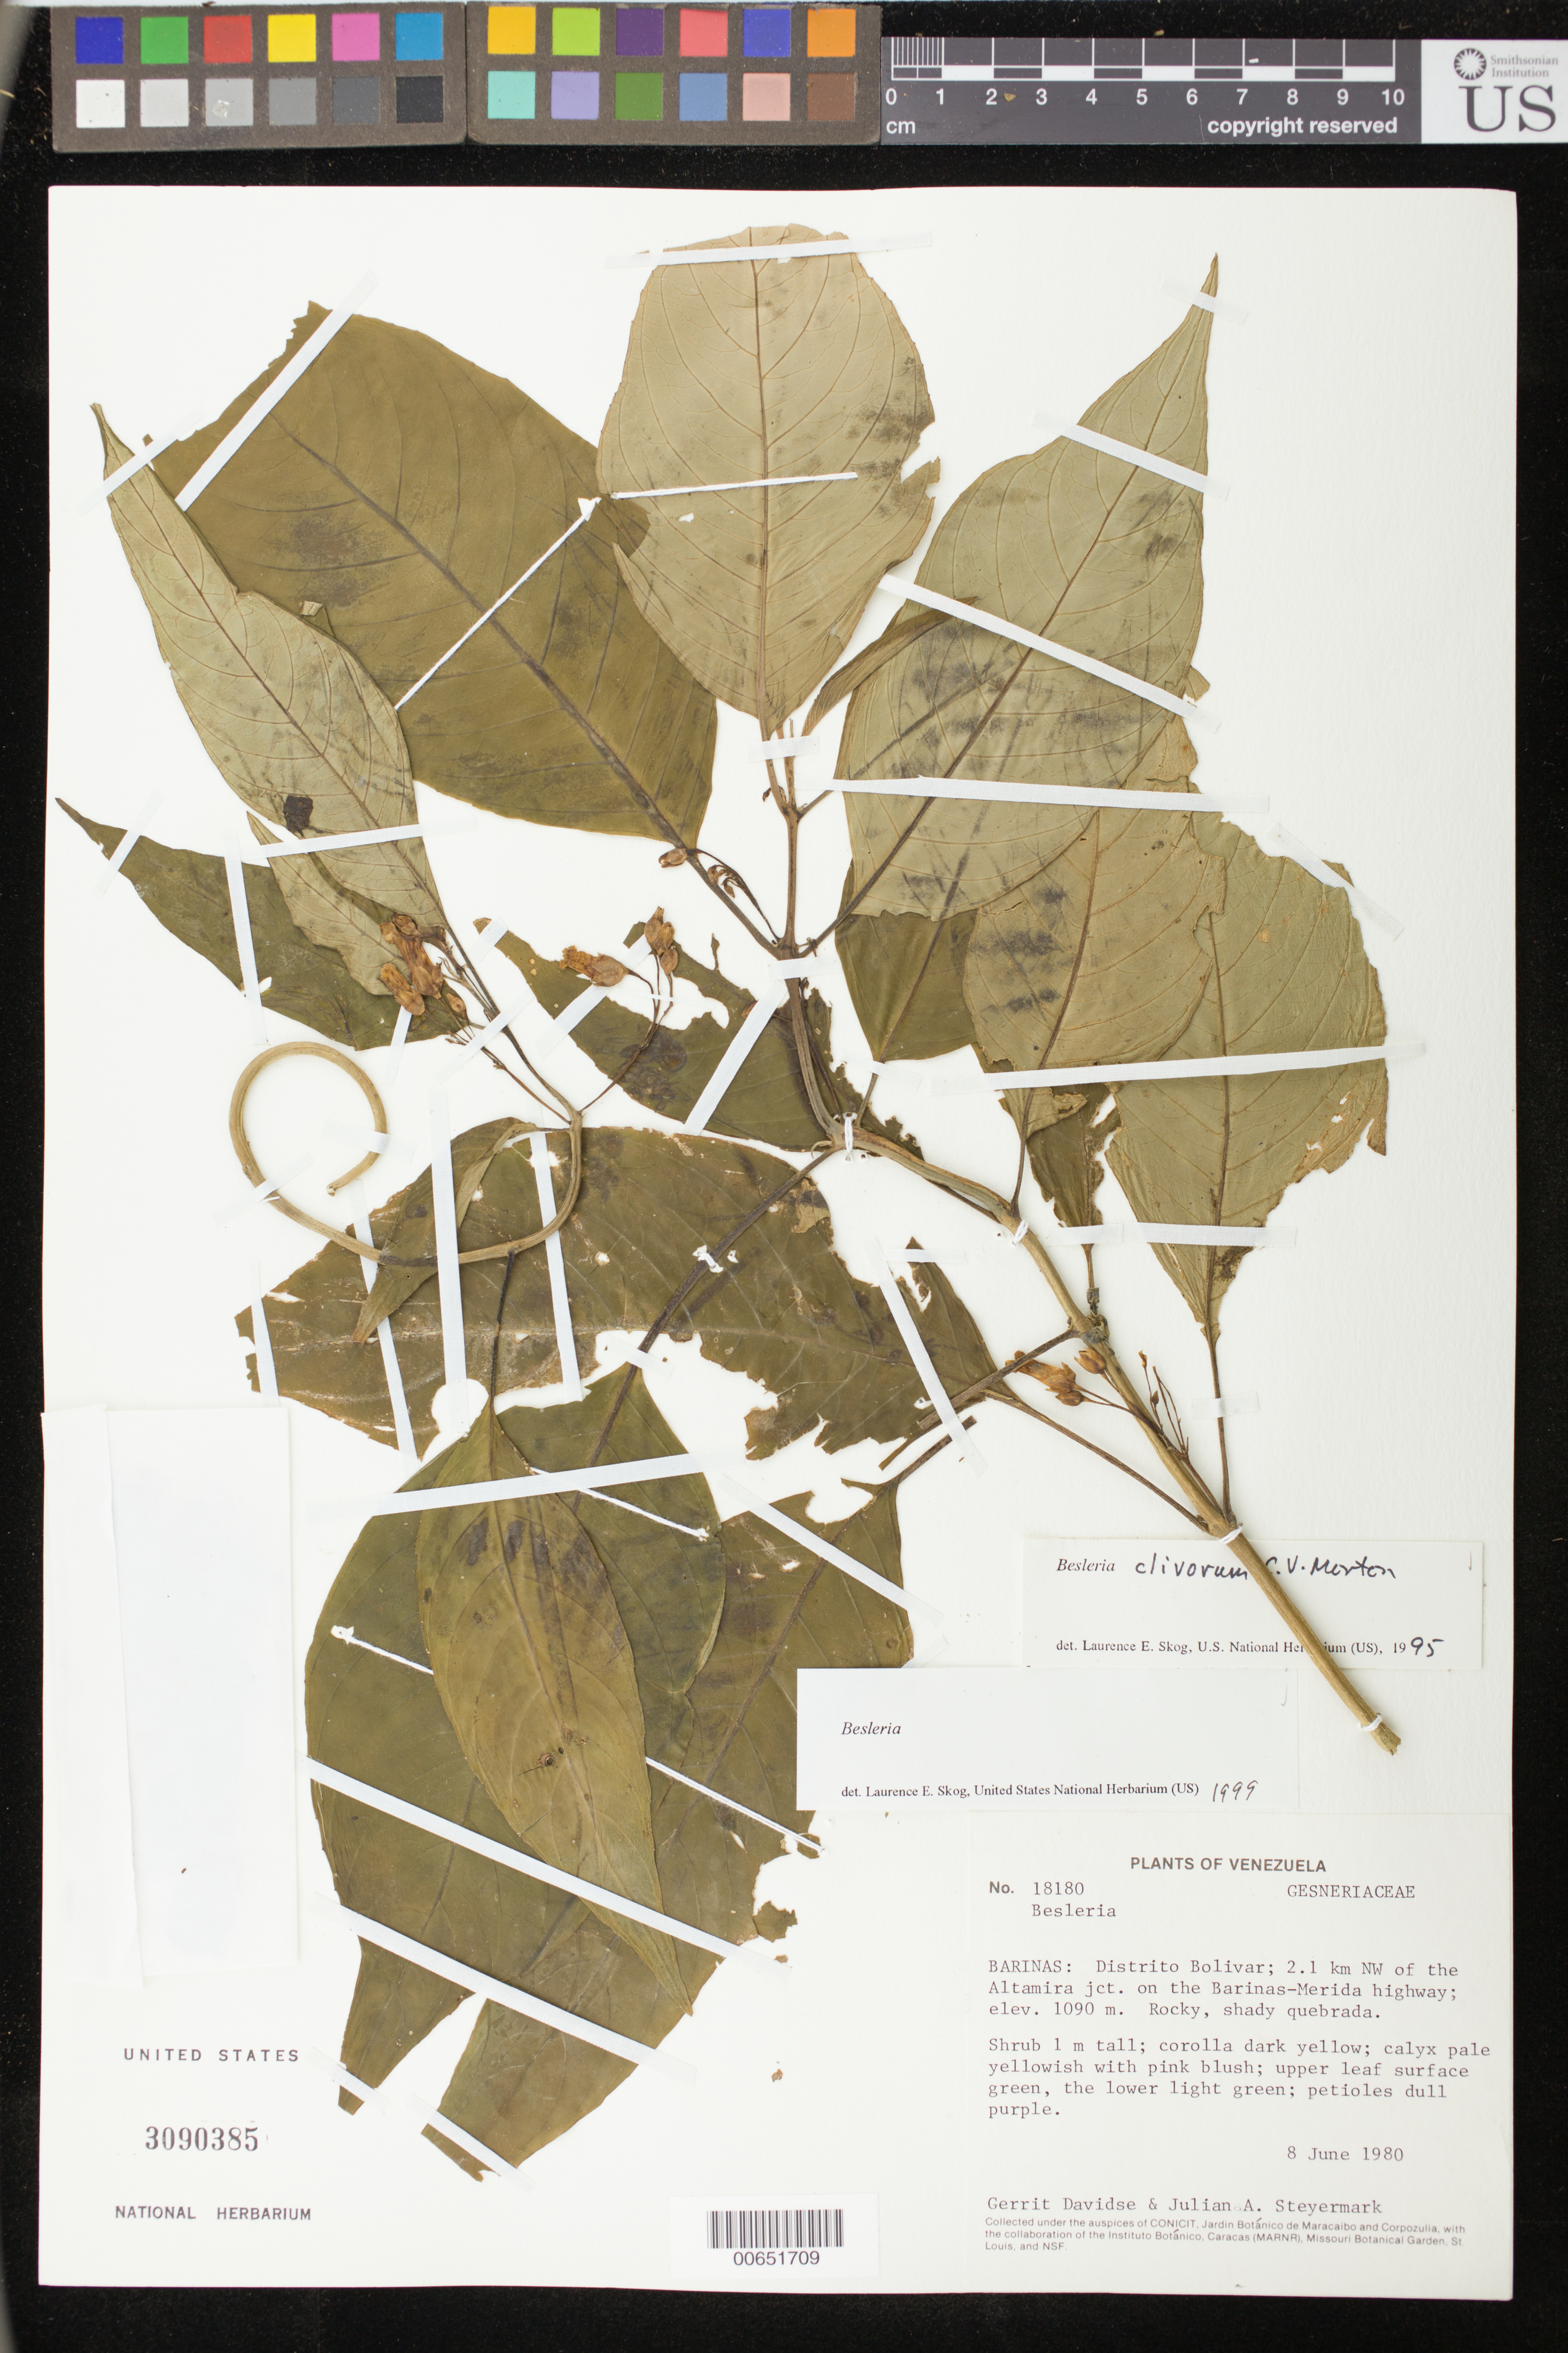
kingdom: Plantae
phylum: Tracheophyta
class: Magnoliopsida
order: Lamiales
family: Gesneriaceae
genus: Besleria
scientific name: Besleria sp.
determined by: Skog, Laurence E.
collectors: G. Davidse & J. Steyermark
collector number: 18180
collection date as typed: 08 Jun 1980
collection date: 1980-06-08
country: Venezuela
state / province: Barinas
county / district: Bolívar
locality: Distrito Bolivar; 2.1 km NW of the Altamira jct. on the Barinas-Merida highway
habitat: Rocky, shady quebrada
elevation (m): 1090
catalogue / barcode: US 3090385